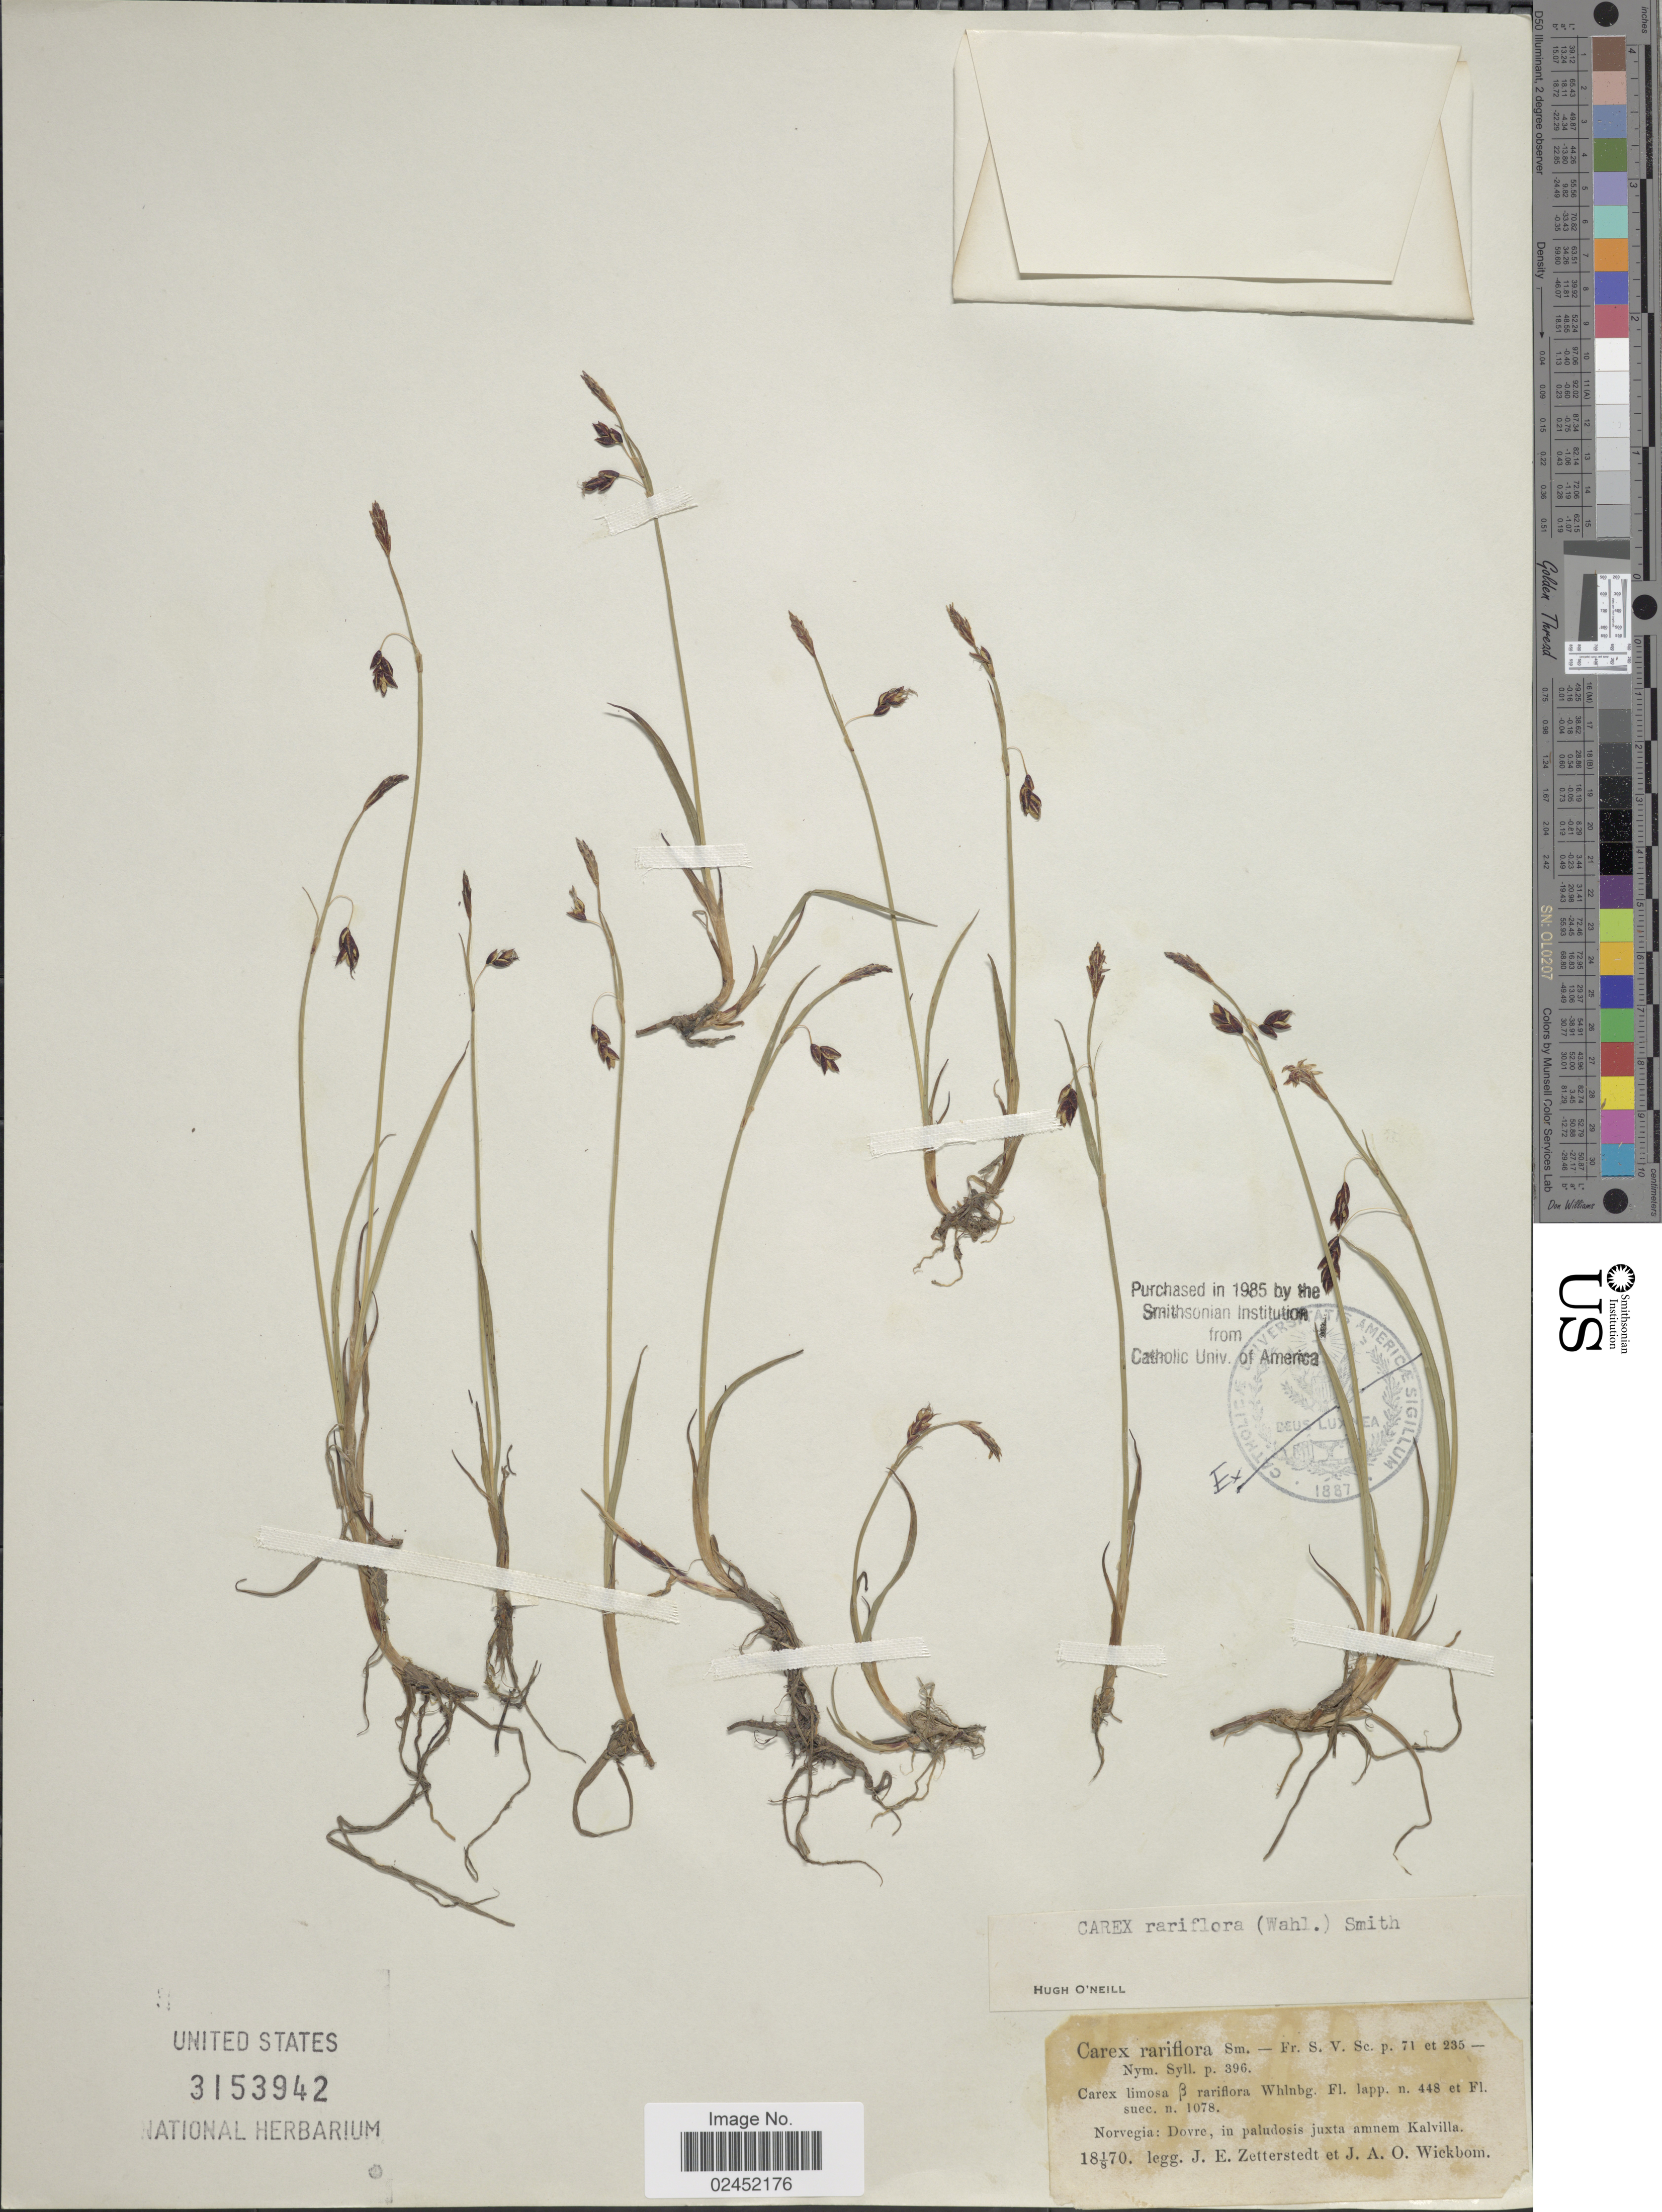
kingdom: Plantae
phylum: Tracheophyta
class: Liliopsida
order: Poales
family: Cyperaceae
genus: Carex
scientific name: Carex rariflora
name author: (Wahlenb.) Sm.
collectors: J.E. Zetterstedt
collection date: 1870-08-01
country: Norway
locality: Norvegia; Dovre, in paludosis juxta amnem Kalvilla.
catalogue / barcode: US 3153942